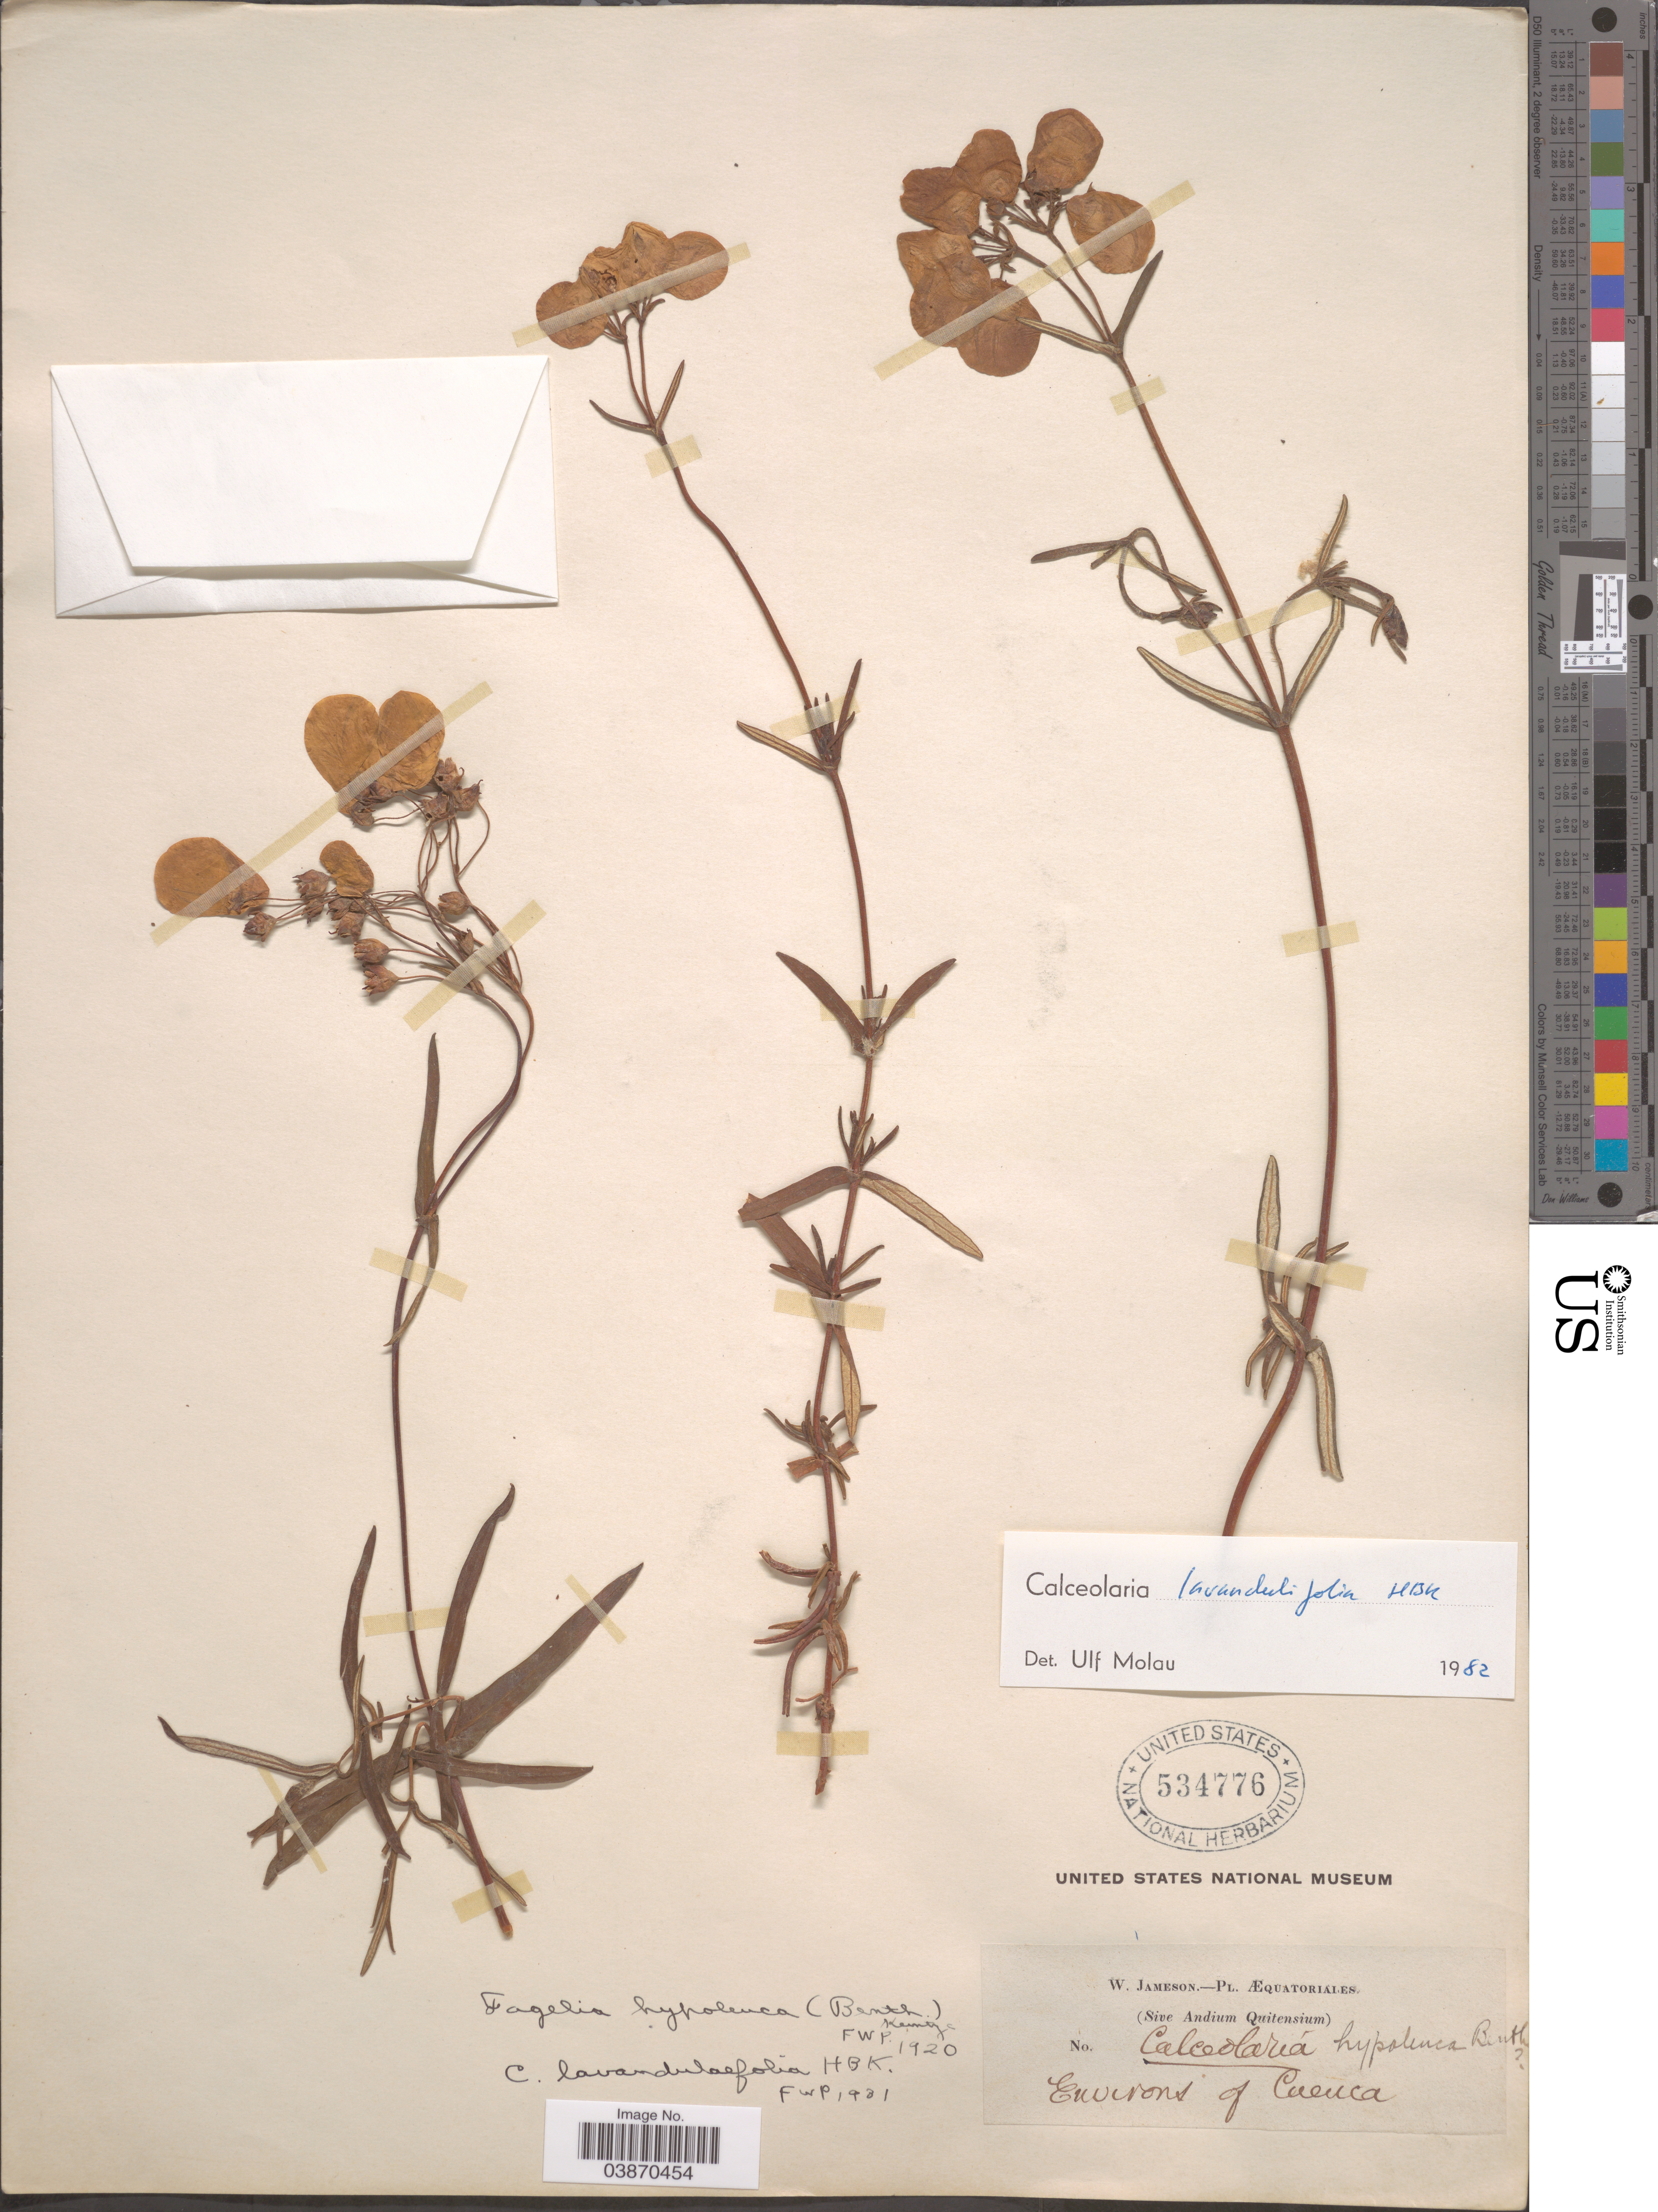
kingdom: Plantae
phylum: Tracheophyta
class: Magnoliopsida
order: Lamiales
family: Calceolariaceae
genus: Calceolaria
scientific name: Calceolaria lavandulifolia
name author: Kunth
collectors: W. Jameson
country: Ecuador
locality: Sive Andium Quitensium. Environs of Cuenca.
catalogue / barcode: US 534776